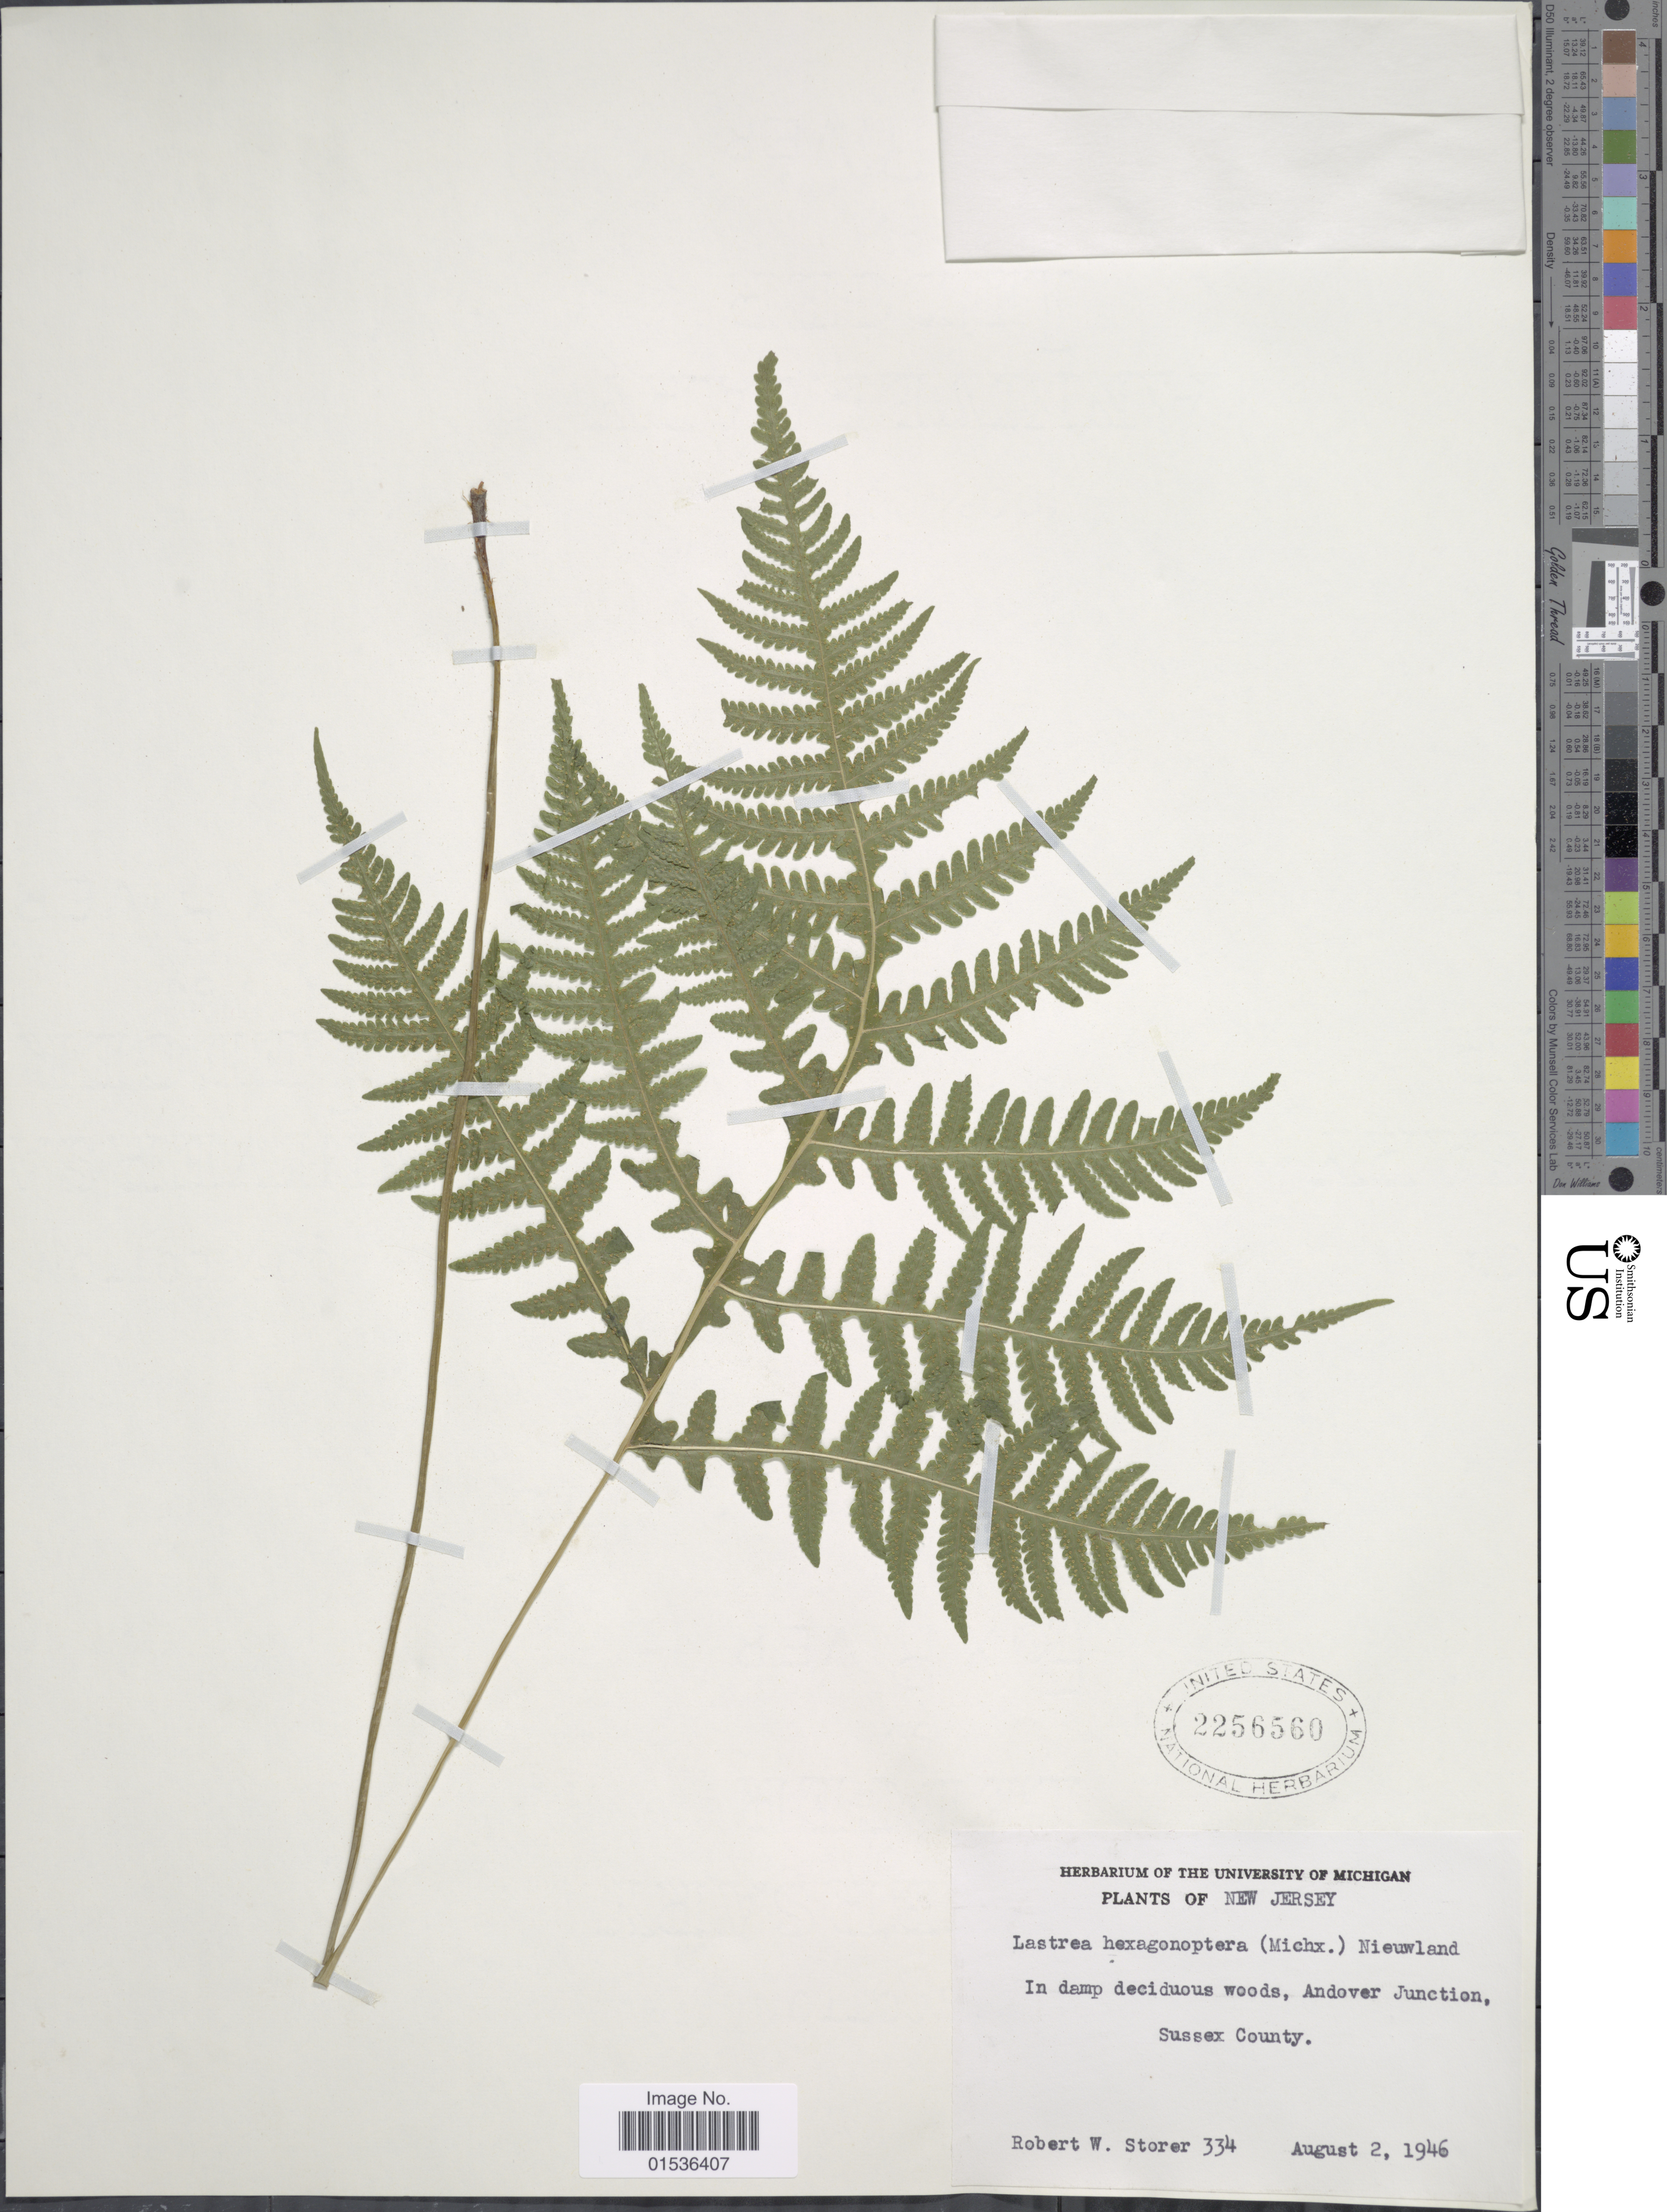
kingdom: Plantae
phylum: Tracheophyta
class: Polypodiopsida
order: Polypodiales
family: Thelypteridaceae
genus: Phegopteris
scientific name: Phegopteris hexagonoptera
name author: (Michx.) Fée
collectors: R. Storer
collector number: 334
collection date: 1946-08-02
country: United States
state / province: New Jersey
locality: New Jersey. Andover Junction, Sussex County.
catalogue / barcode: US 2256560